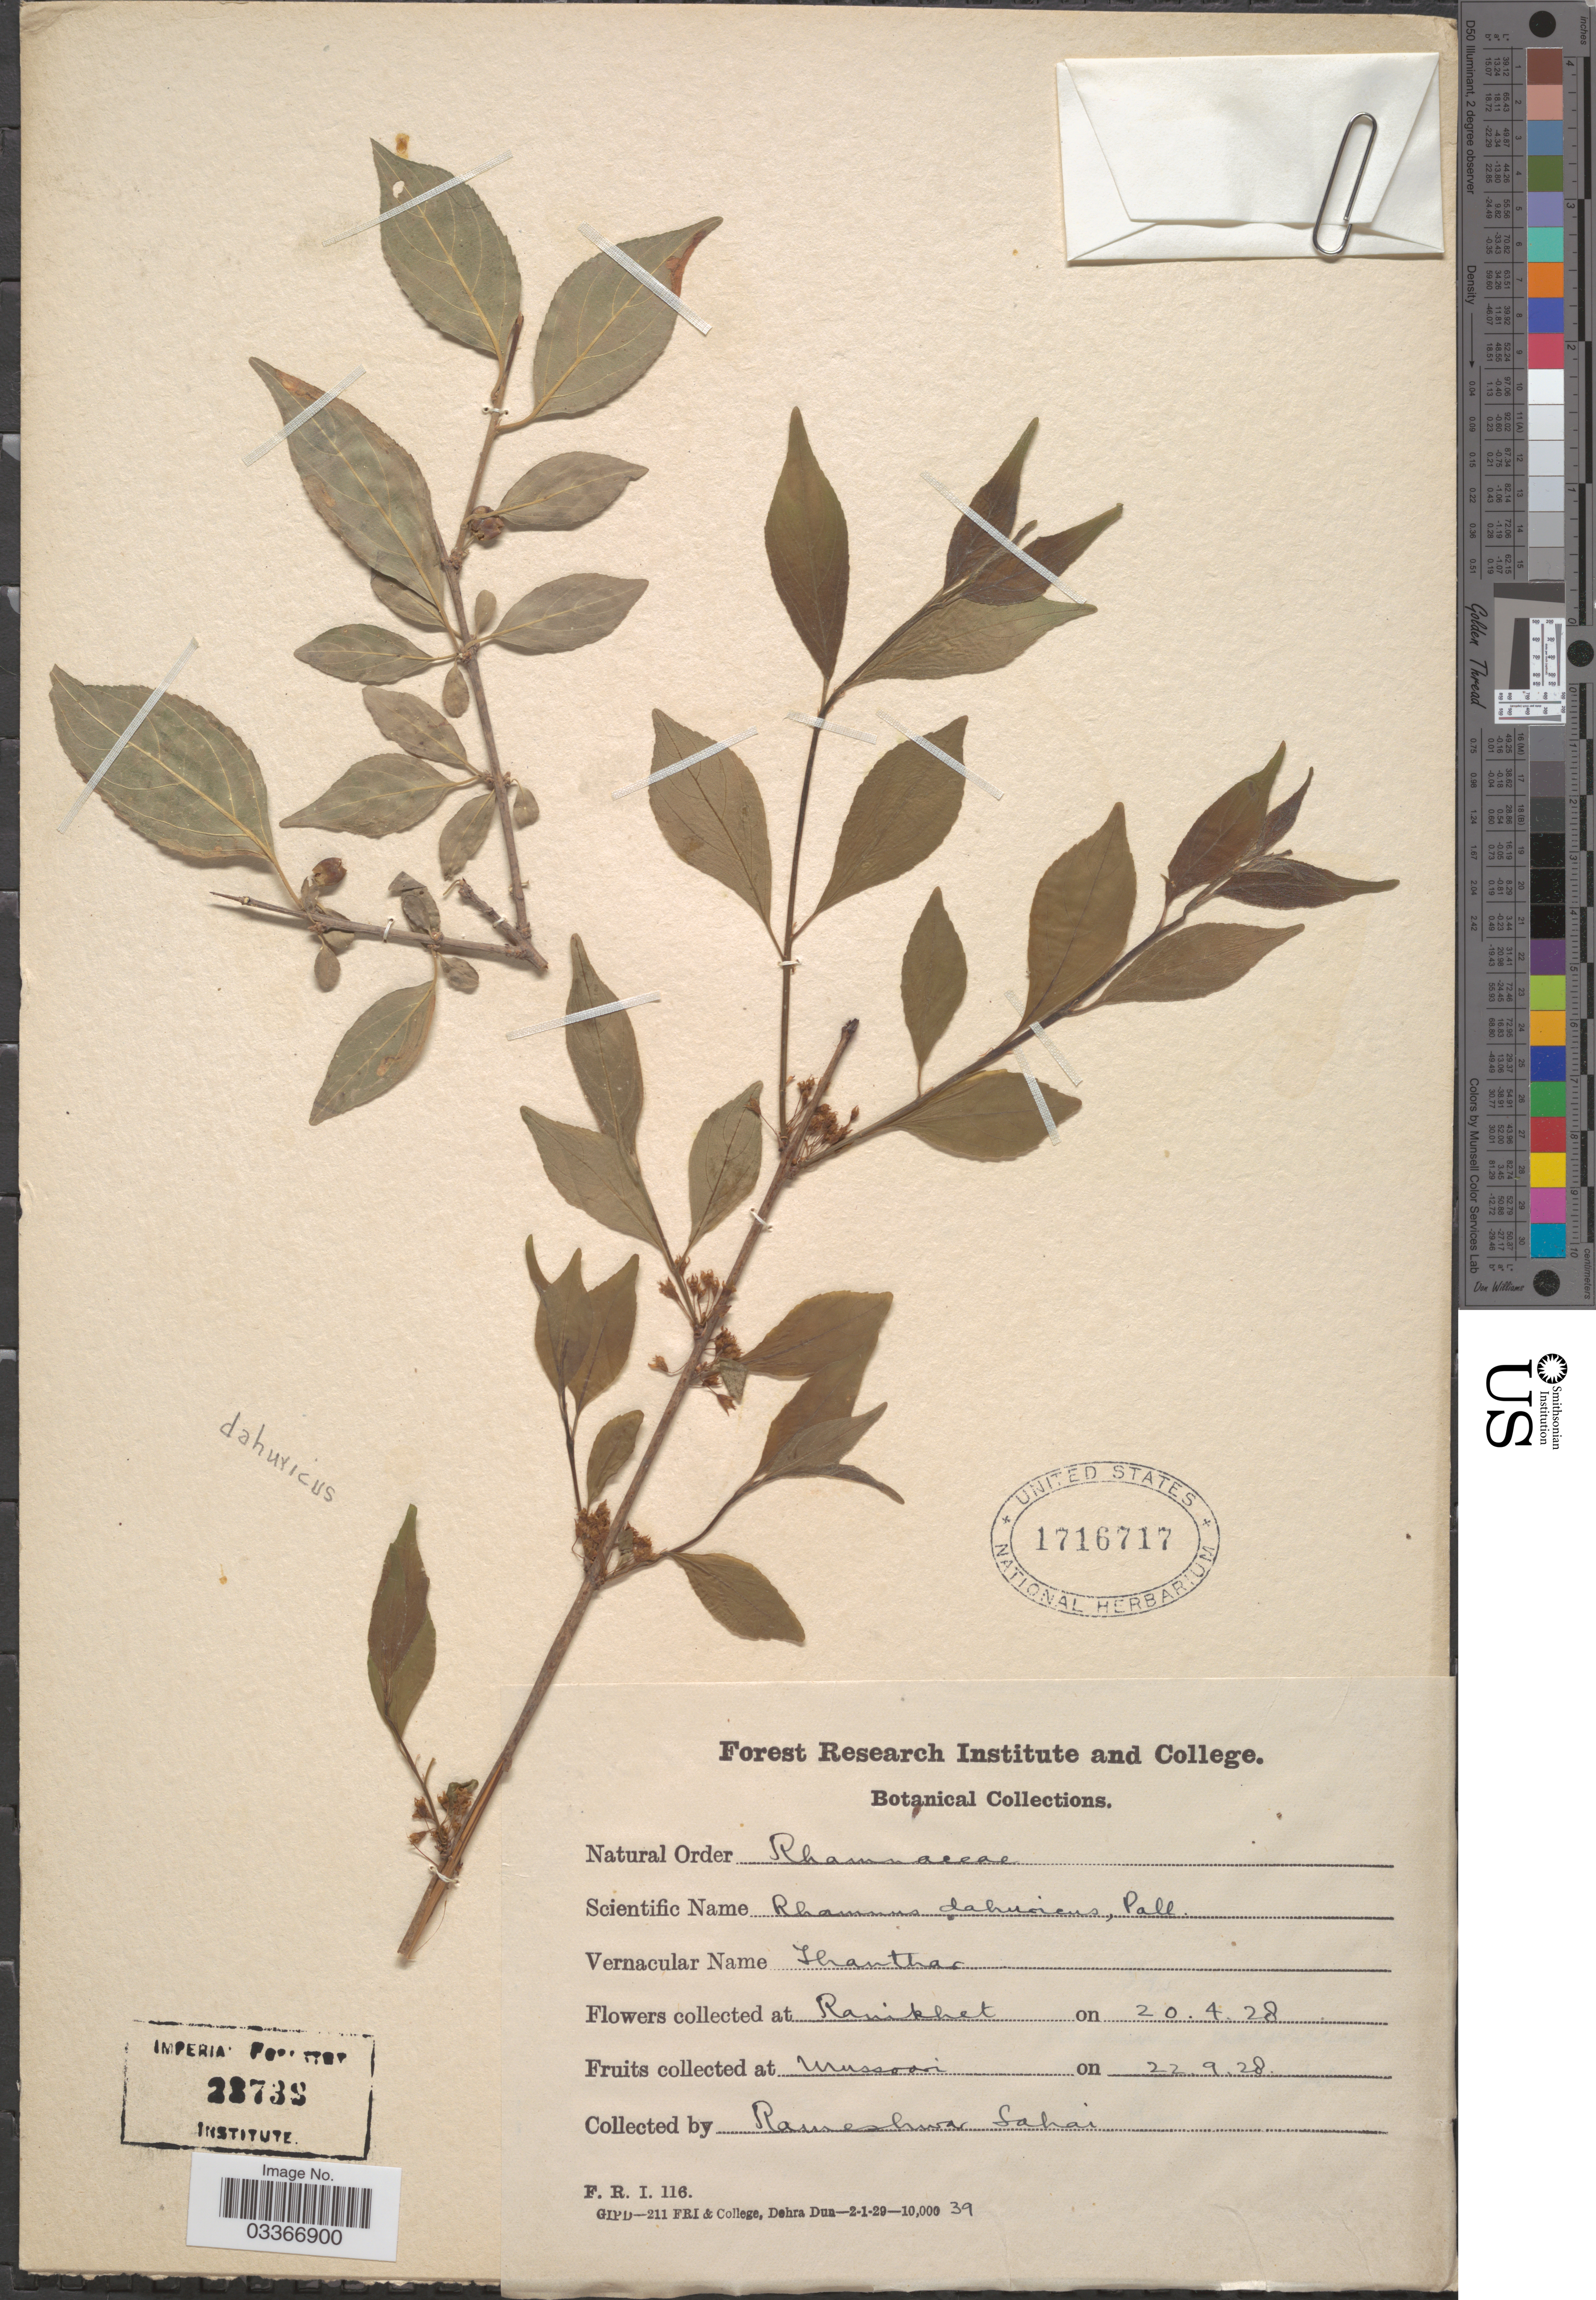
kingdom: Plantae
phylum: Tracheophyta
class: Magnoliopsida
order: Rosales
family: Rhamnaceae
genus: Rhamnus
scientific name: Rhamnus davurica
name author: Pall.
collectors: R. Sahai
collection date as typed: Transcribed d/m/y: 20/4/28 to 22/9/28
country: India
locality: Ranikhet. Mussoori.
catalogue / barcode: US 1716717